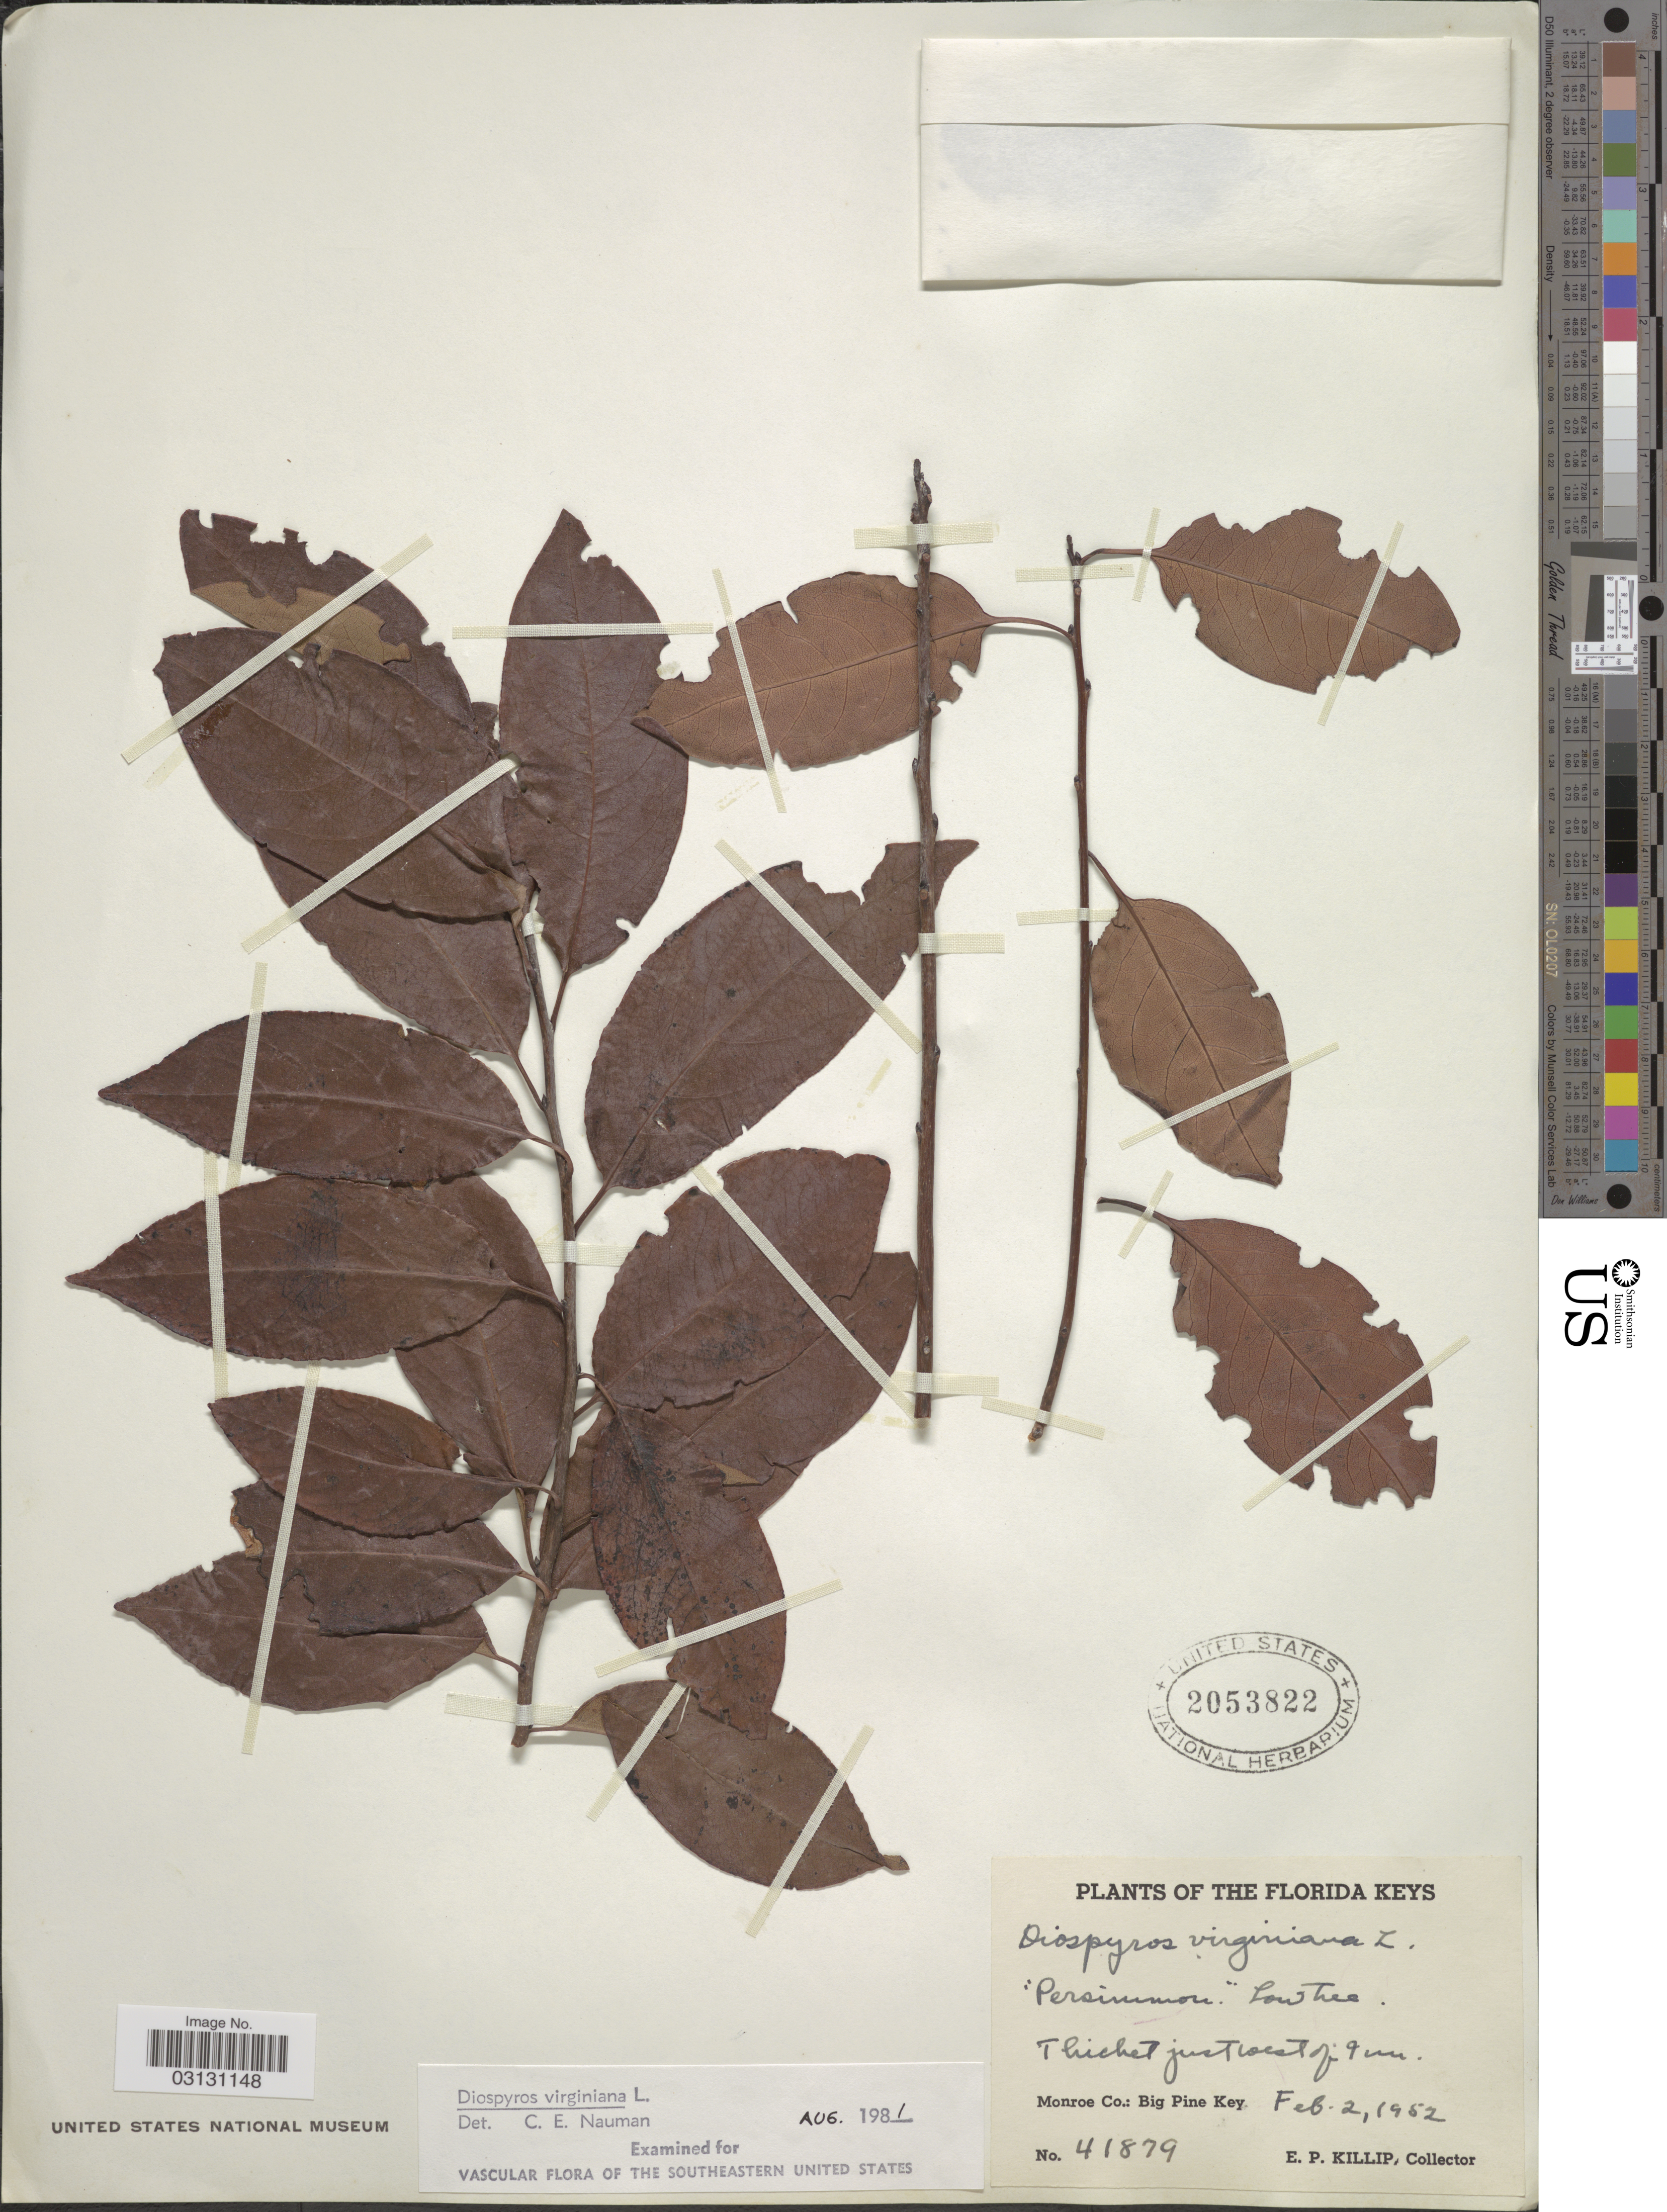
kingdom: Plantae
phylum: Tracheophyta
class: Magnoliopsida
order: Ericales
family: Ebenaceae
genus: Diospyros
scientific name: Diospyros virginiana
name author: L.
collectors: E. P. Killip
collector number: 41879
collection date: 1952-02-02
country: United States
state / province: Florida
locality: Florida Keys. Monroe Co.: Big Pine Key.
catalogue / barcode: US 2053822